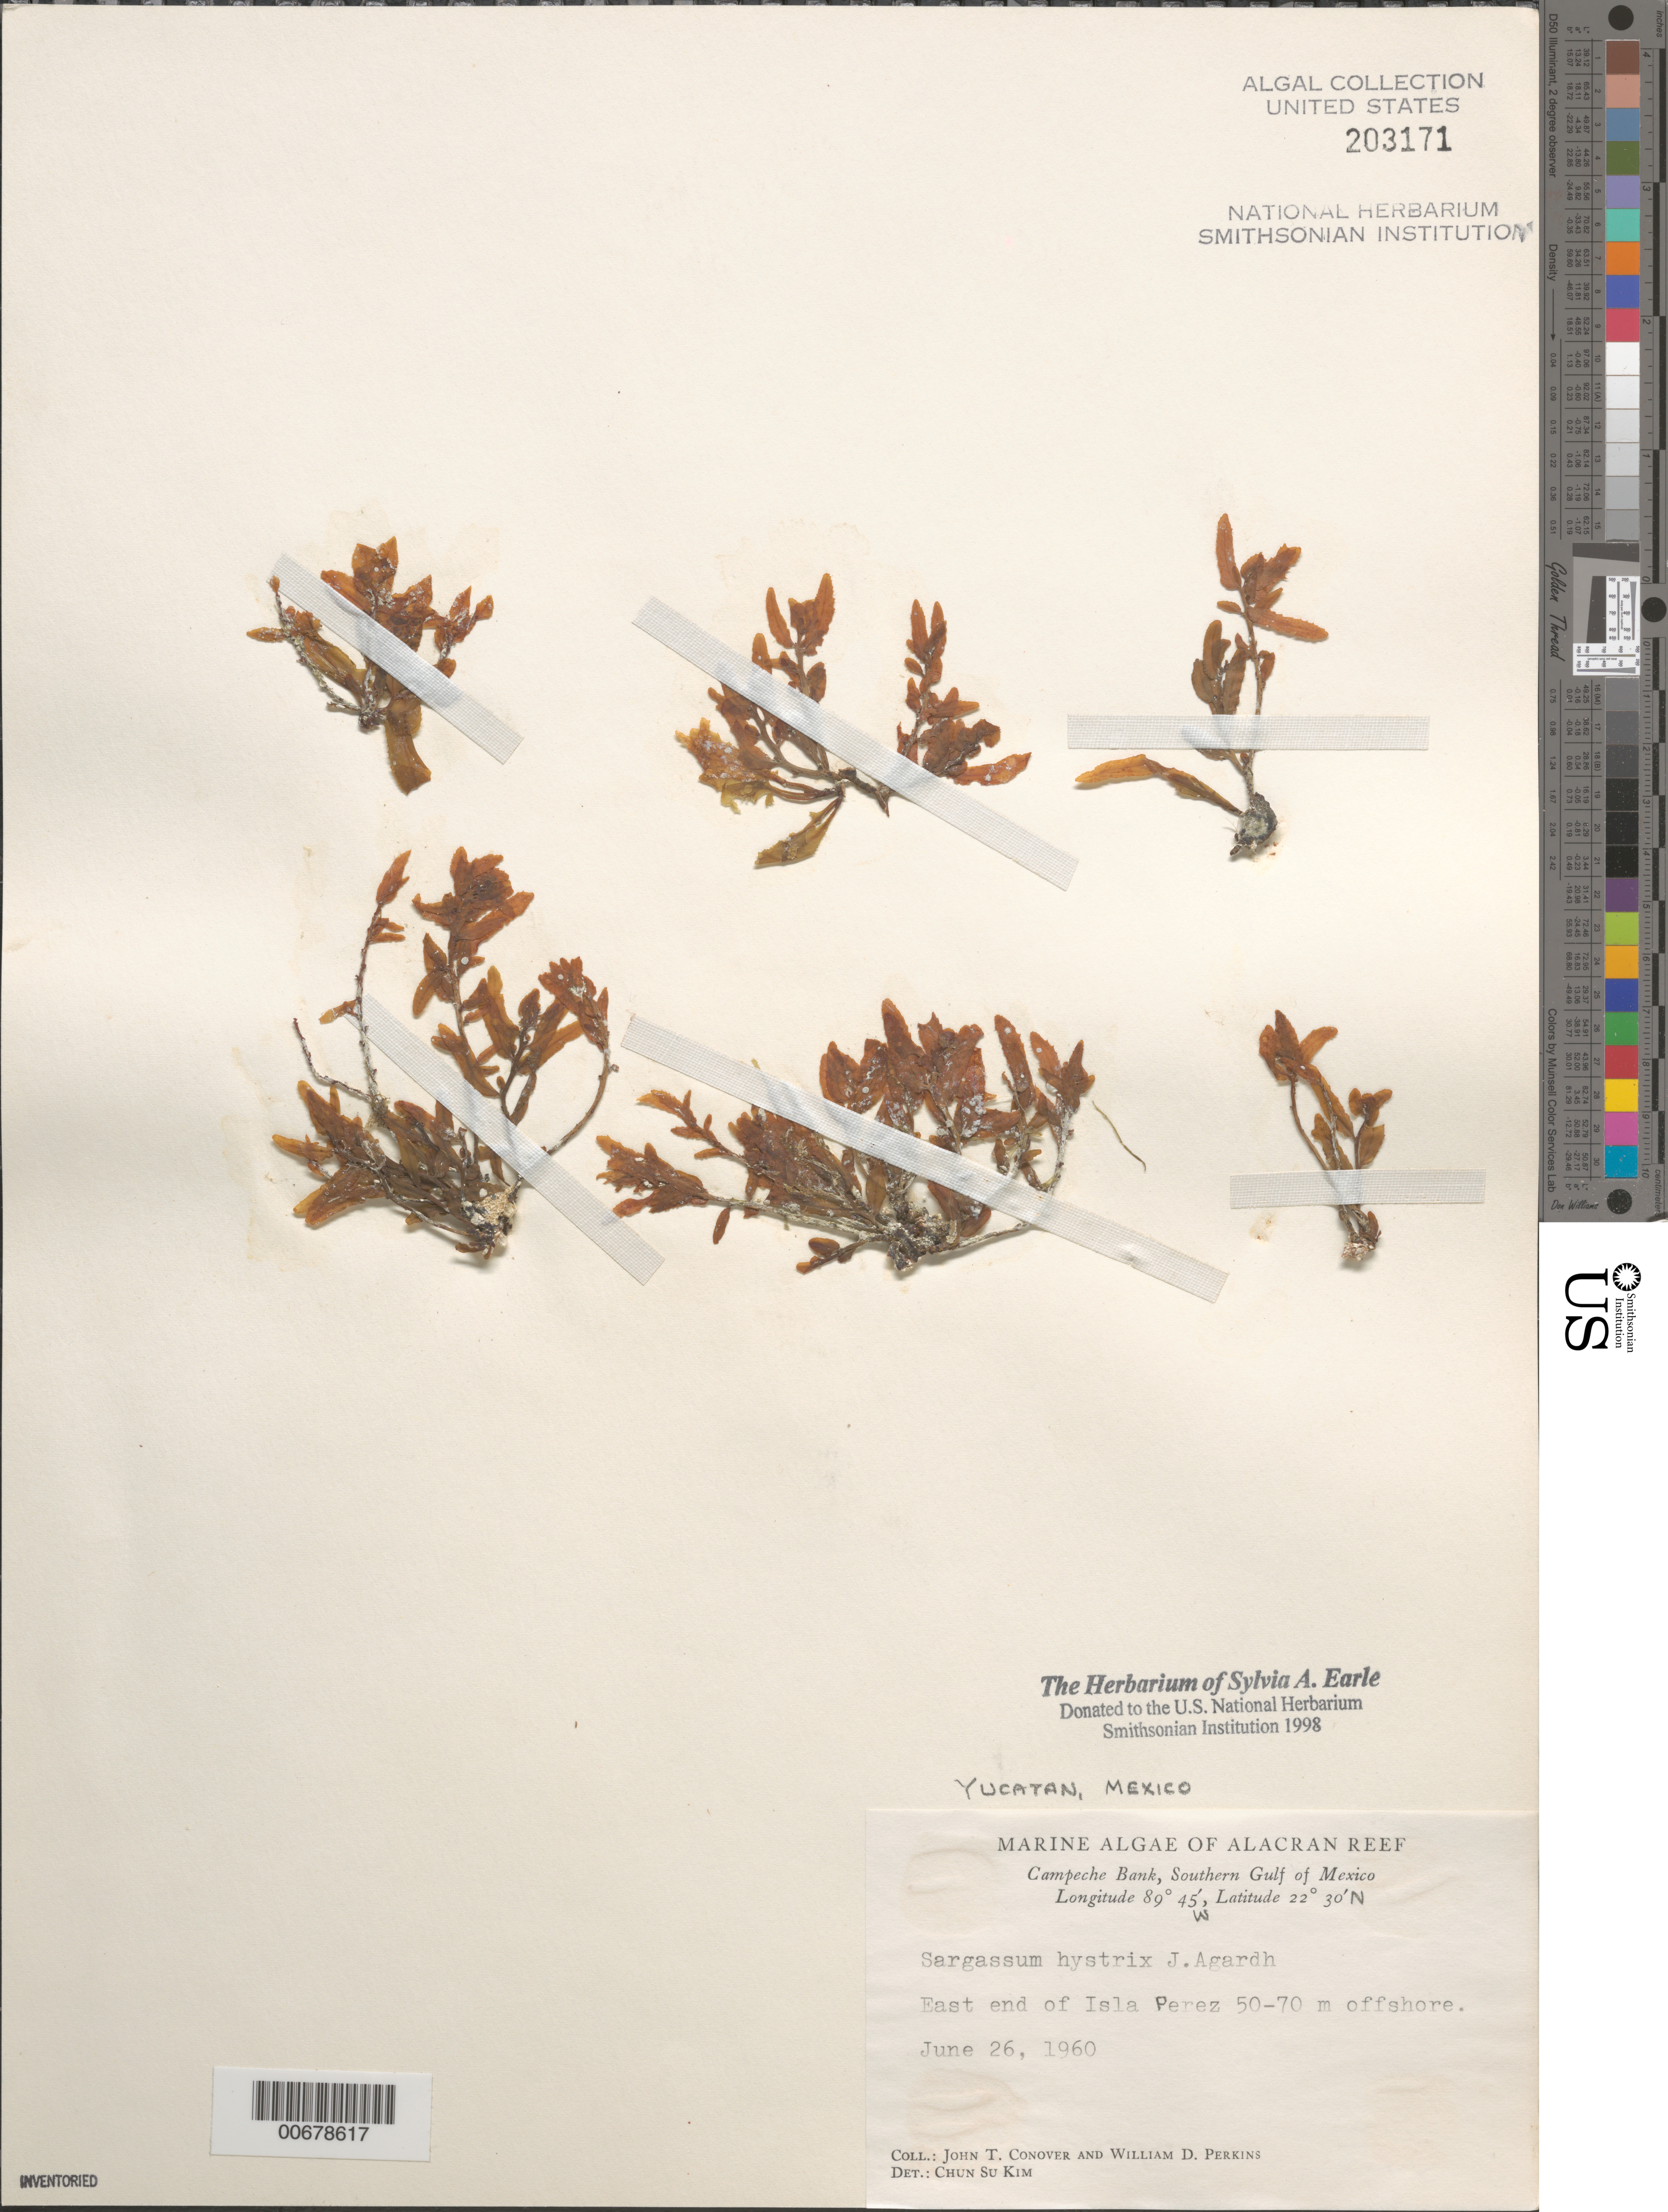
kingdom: Chromista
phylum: Ochrophyta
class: Phaeophyceae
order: Fucales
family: Sargassaceae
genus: Sargassum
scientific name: Sargassum hystrix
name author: J. Agardh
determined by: Kim, Chun Su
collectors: J. T. Conover & W. D. Perkins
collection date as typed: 26 Jun 1960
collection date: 1960-06-26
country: Mexico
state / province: Yucatan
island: Isla Perez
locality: Alacran Reef, Campeche Bank, southern Gulf of Mexico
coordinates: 22 30' N, 89 45' W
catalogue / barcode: US 203171